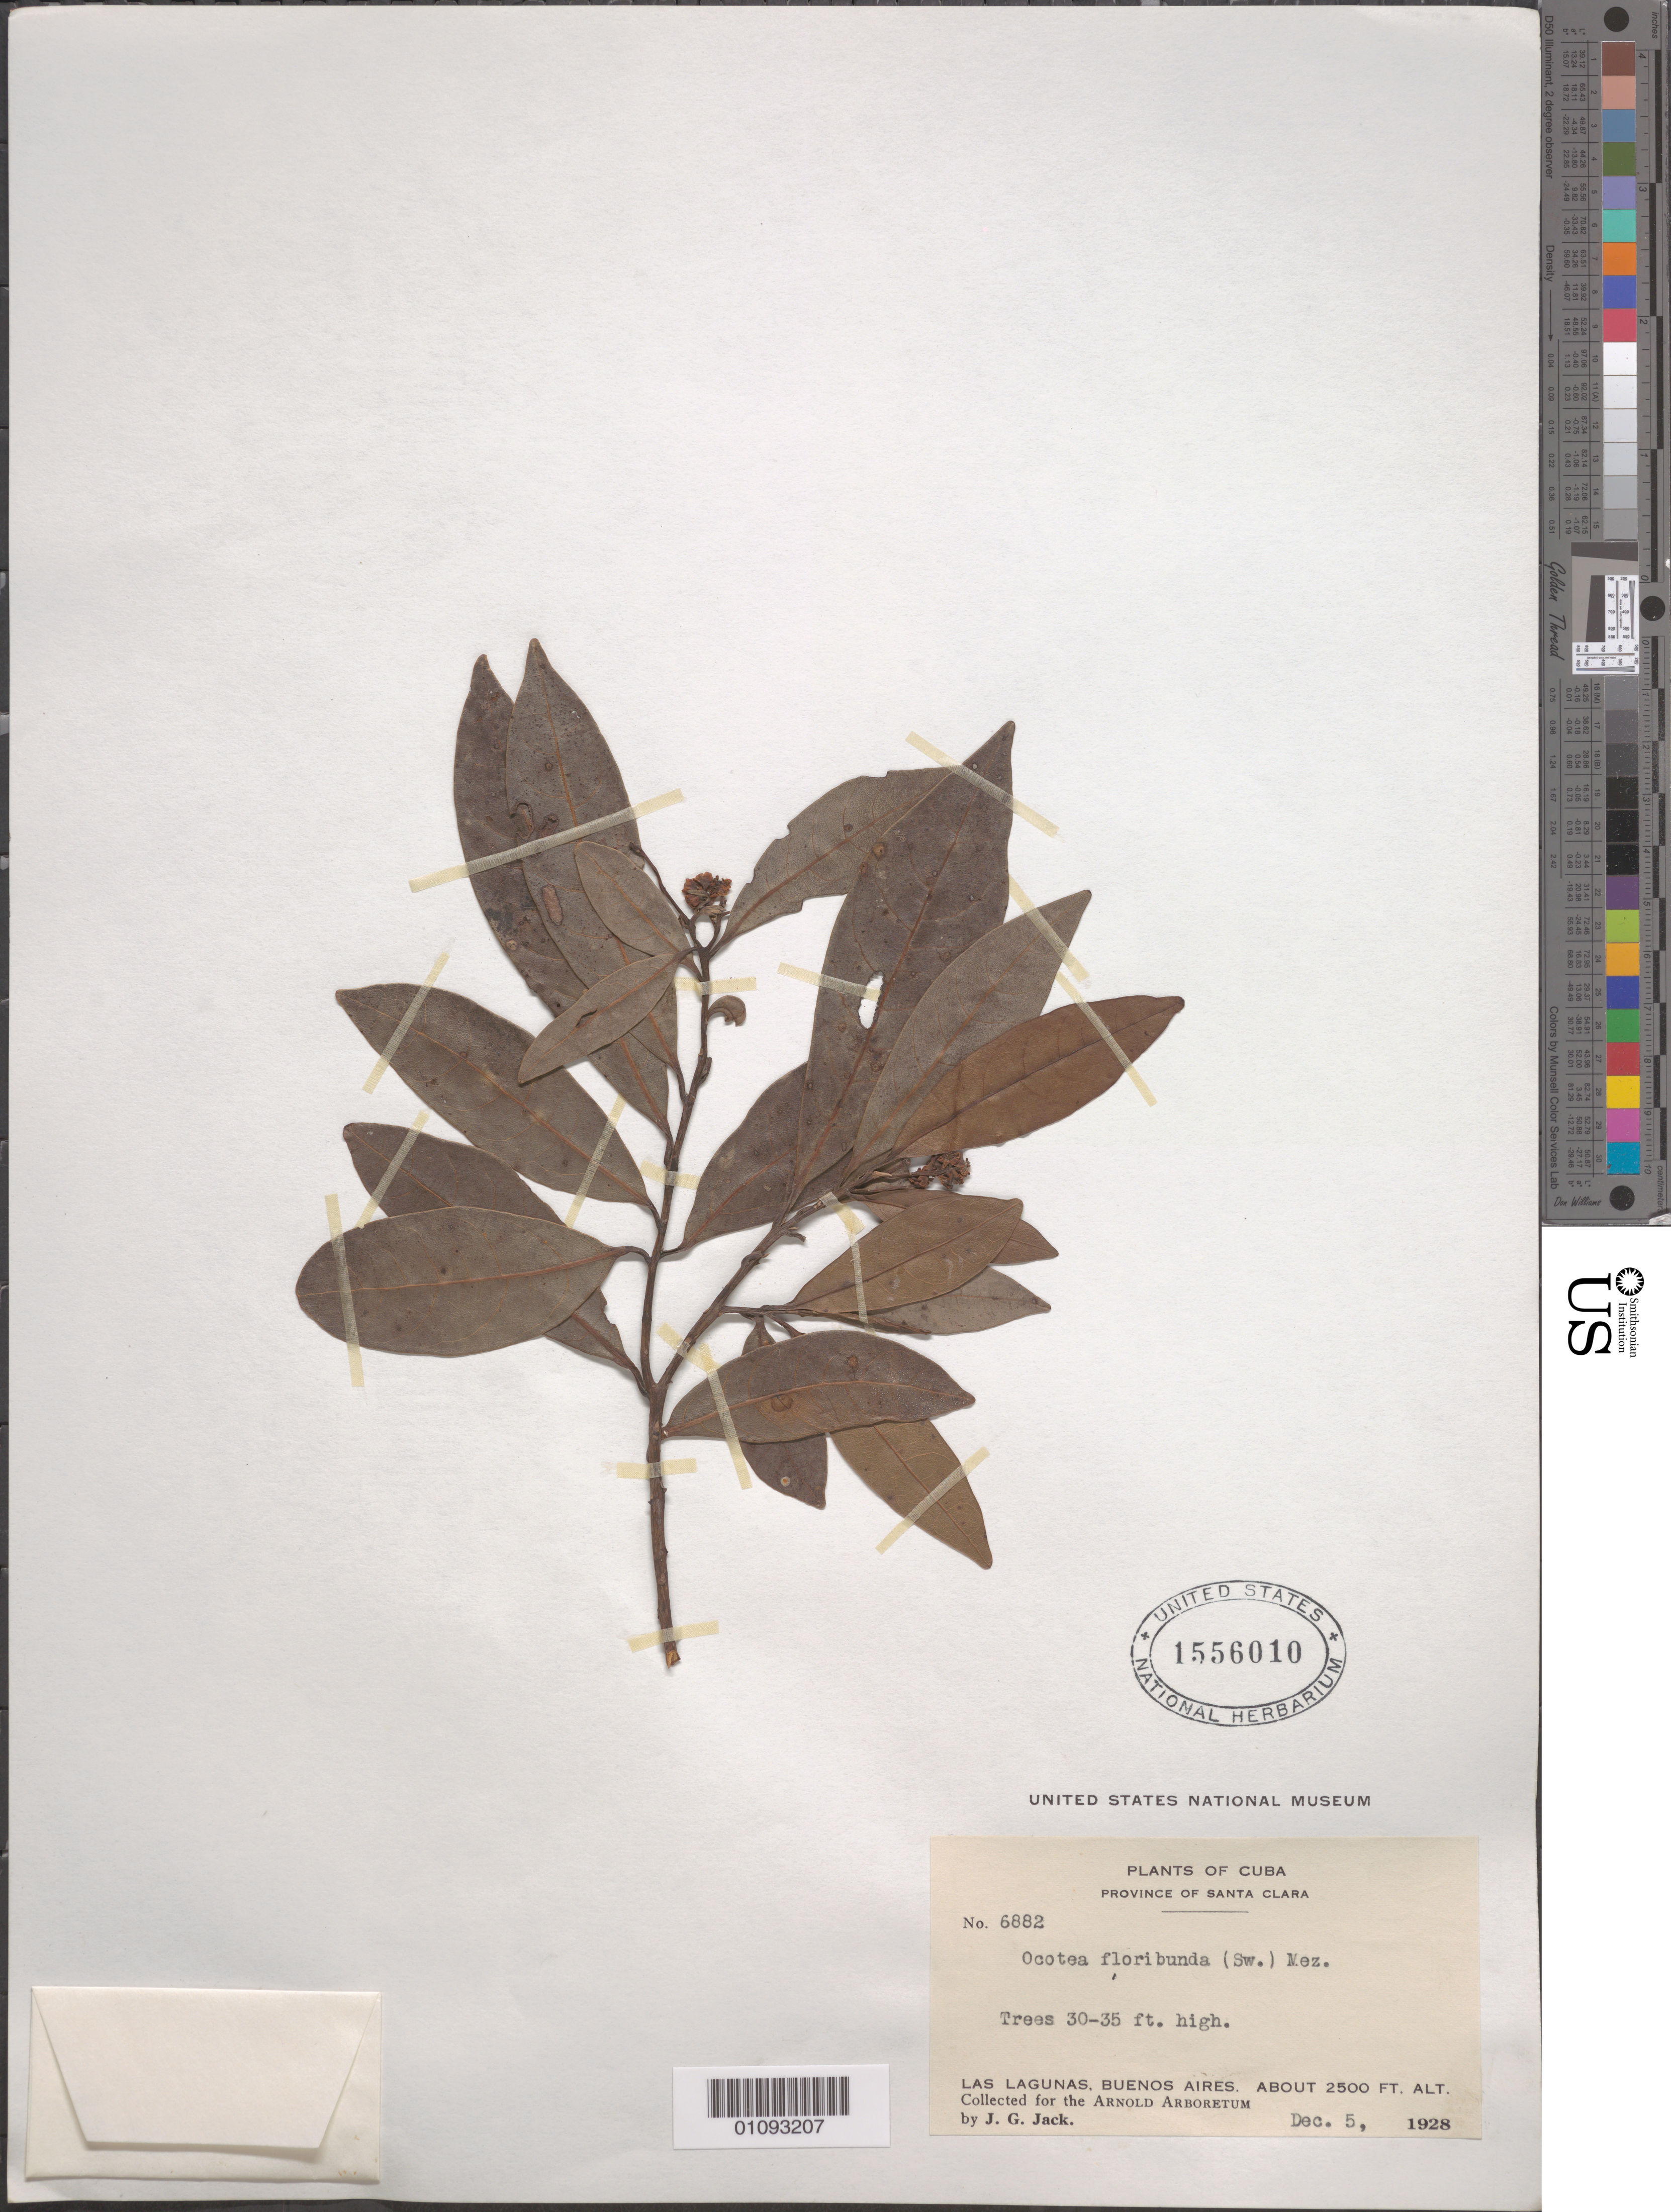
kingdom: Plantae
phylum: Tracheophyta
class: Magnoliopsida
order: Laurales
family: Lauraceae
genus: Ocotea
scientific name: Ocotea floribunda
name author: (Sw.) Mez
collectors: J. G. Jack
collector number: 6882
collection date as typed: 05 Dec 1928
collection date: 1928-12-05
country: Cuba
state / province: Matanzas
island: Cuba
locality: Las Lagunas, Buenos Aires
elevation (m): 762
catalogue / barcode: US 1556010